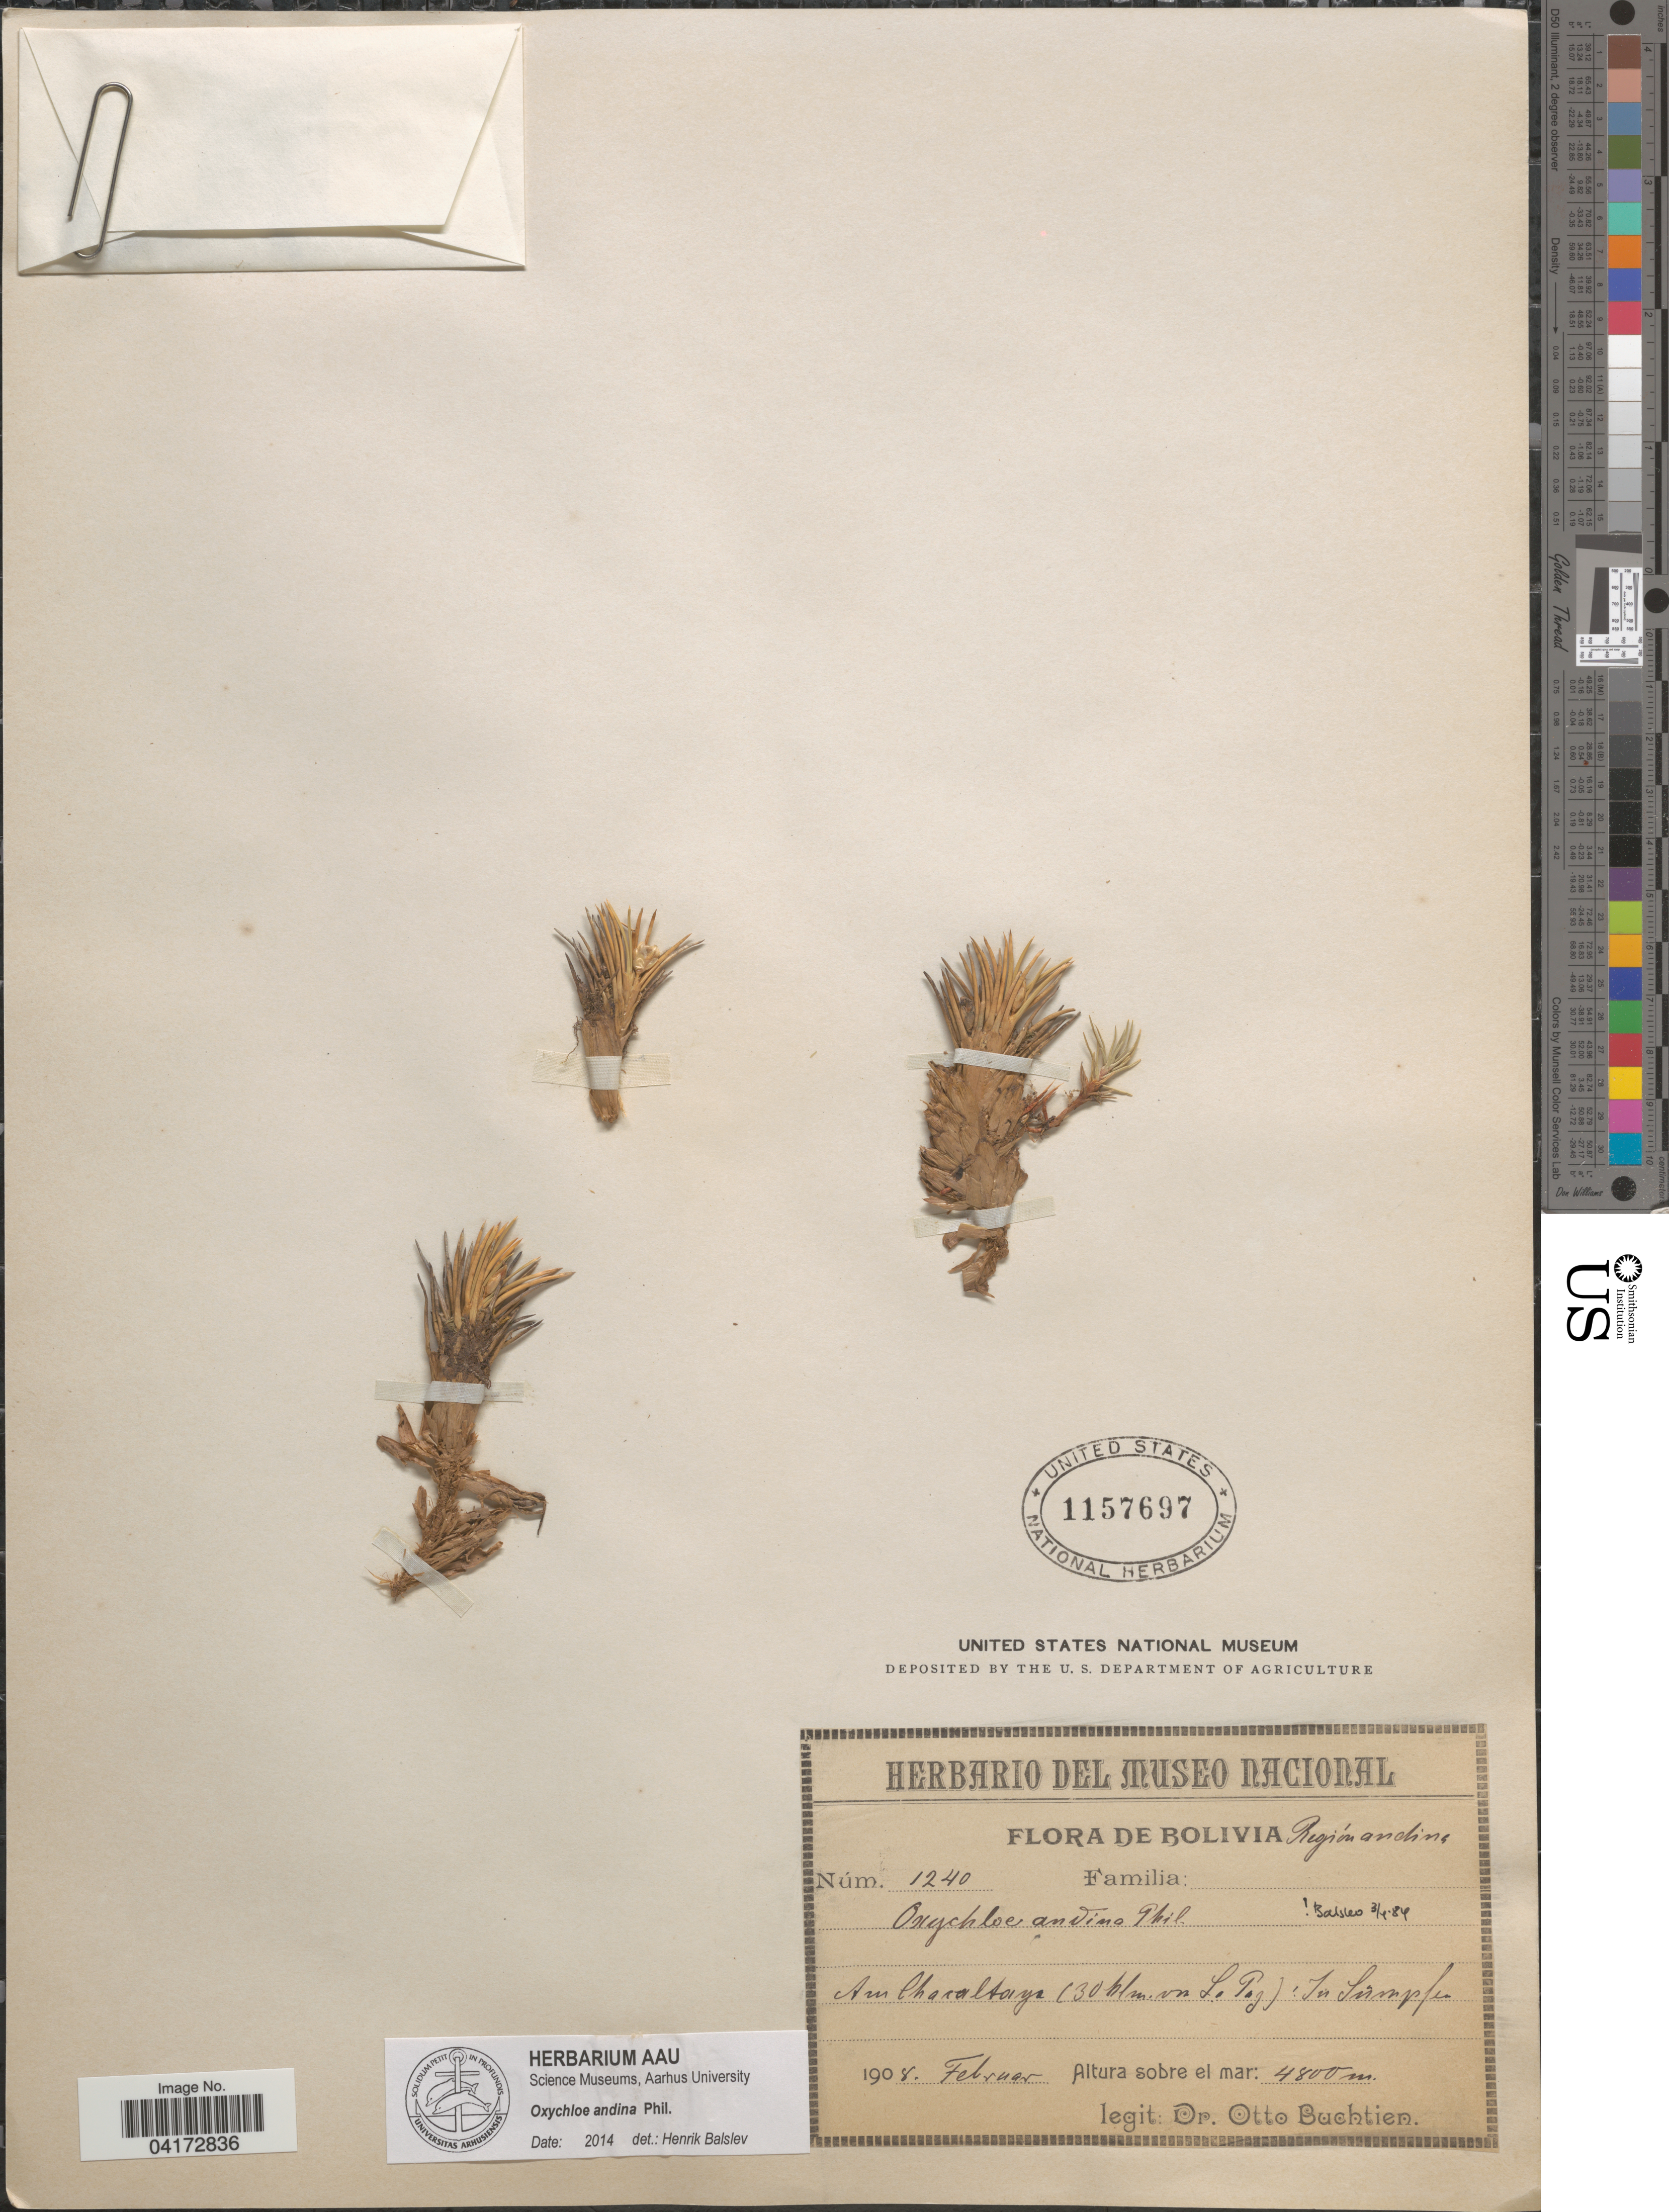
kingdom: Plantae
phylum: Tracheophyta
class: Liliopsida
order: Poales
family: Juncaceae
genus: Oxychloe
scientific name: Oxychloë andina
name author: Phil.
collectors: O. Buchtien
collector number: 1240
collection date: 1908-02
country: Bolivia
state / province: La Paz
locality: Región andine. Am Chacaltaya (30 klm. von La Paz): In Sümpfen.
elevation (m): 4800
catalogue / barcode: US 1157697